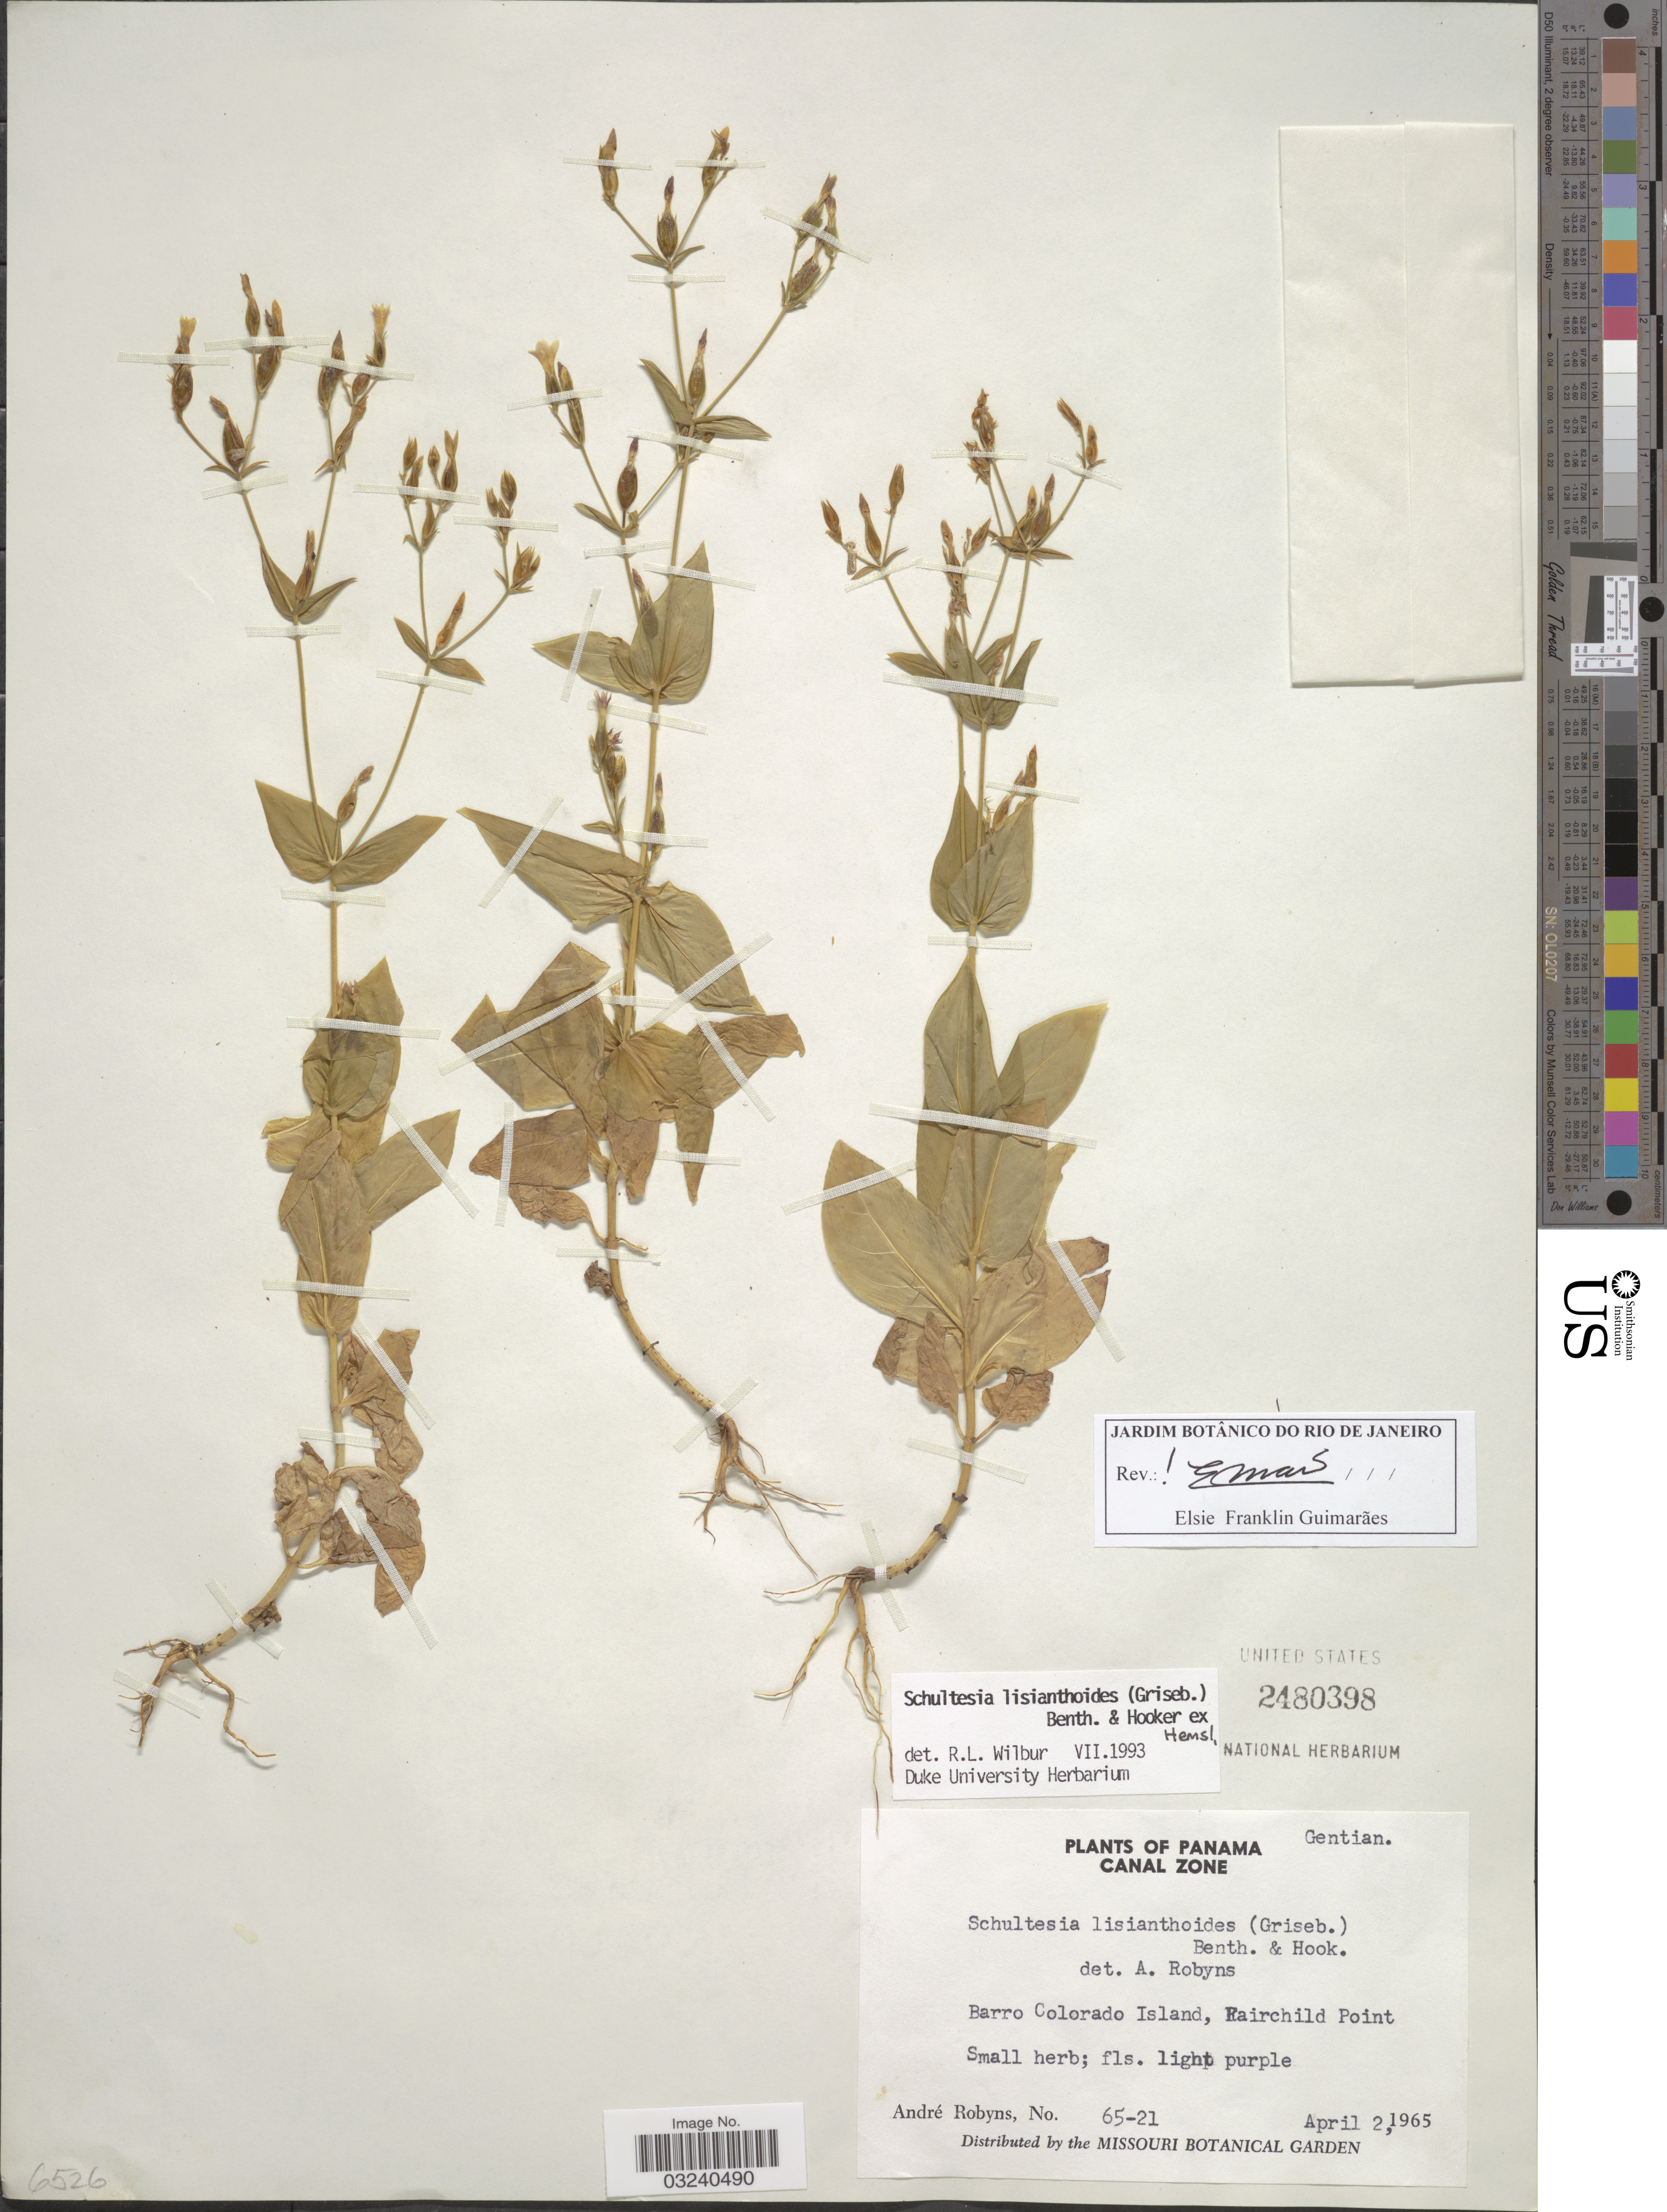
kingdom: Plantae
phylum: Tracheophyta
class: Magnoliopsida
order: Gentianales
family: Gentianaceae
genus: Schultesia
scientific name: Schultesia lisianthoides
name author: (Griseb.) Benth. & Hook. f. ex Hemsl.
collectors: A. G. Robyns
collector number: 65-21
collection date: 1965-04-02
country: Panama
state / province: Panamá Oeste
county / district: Canal Zone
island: Barro Colorado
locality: Canal Zone. Barro Colorado Island, Fairchild Point.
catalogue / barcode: US 2480398